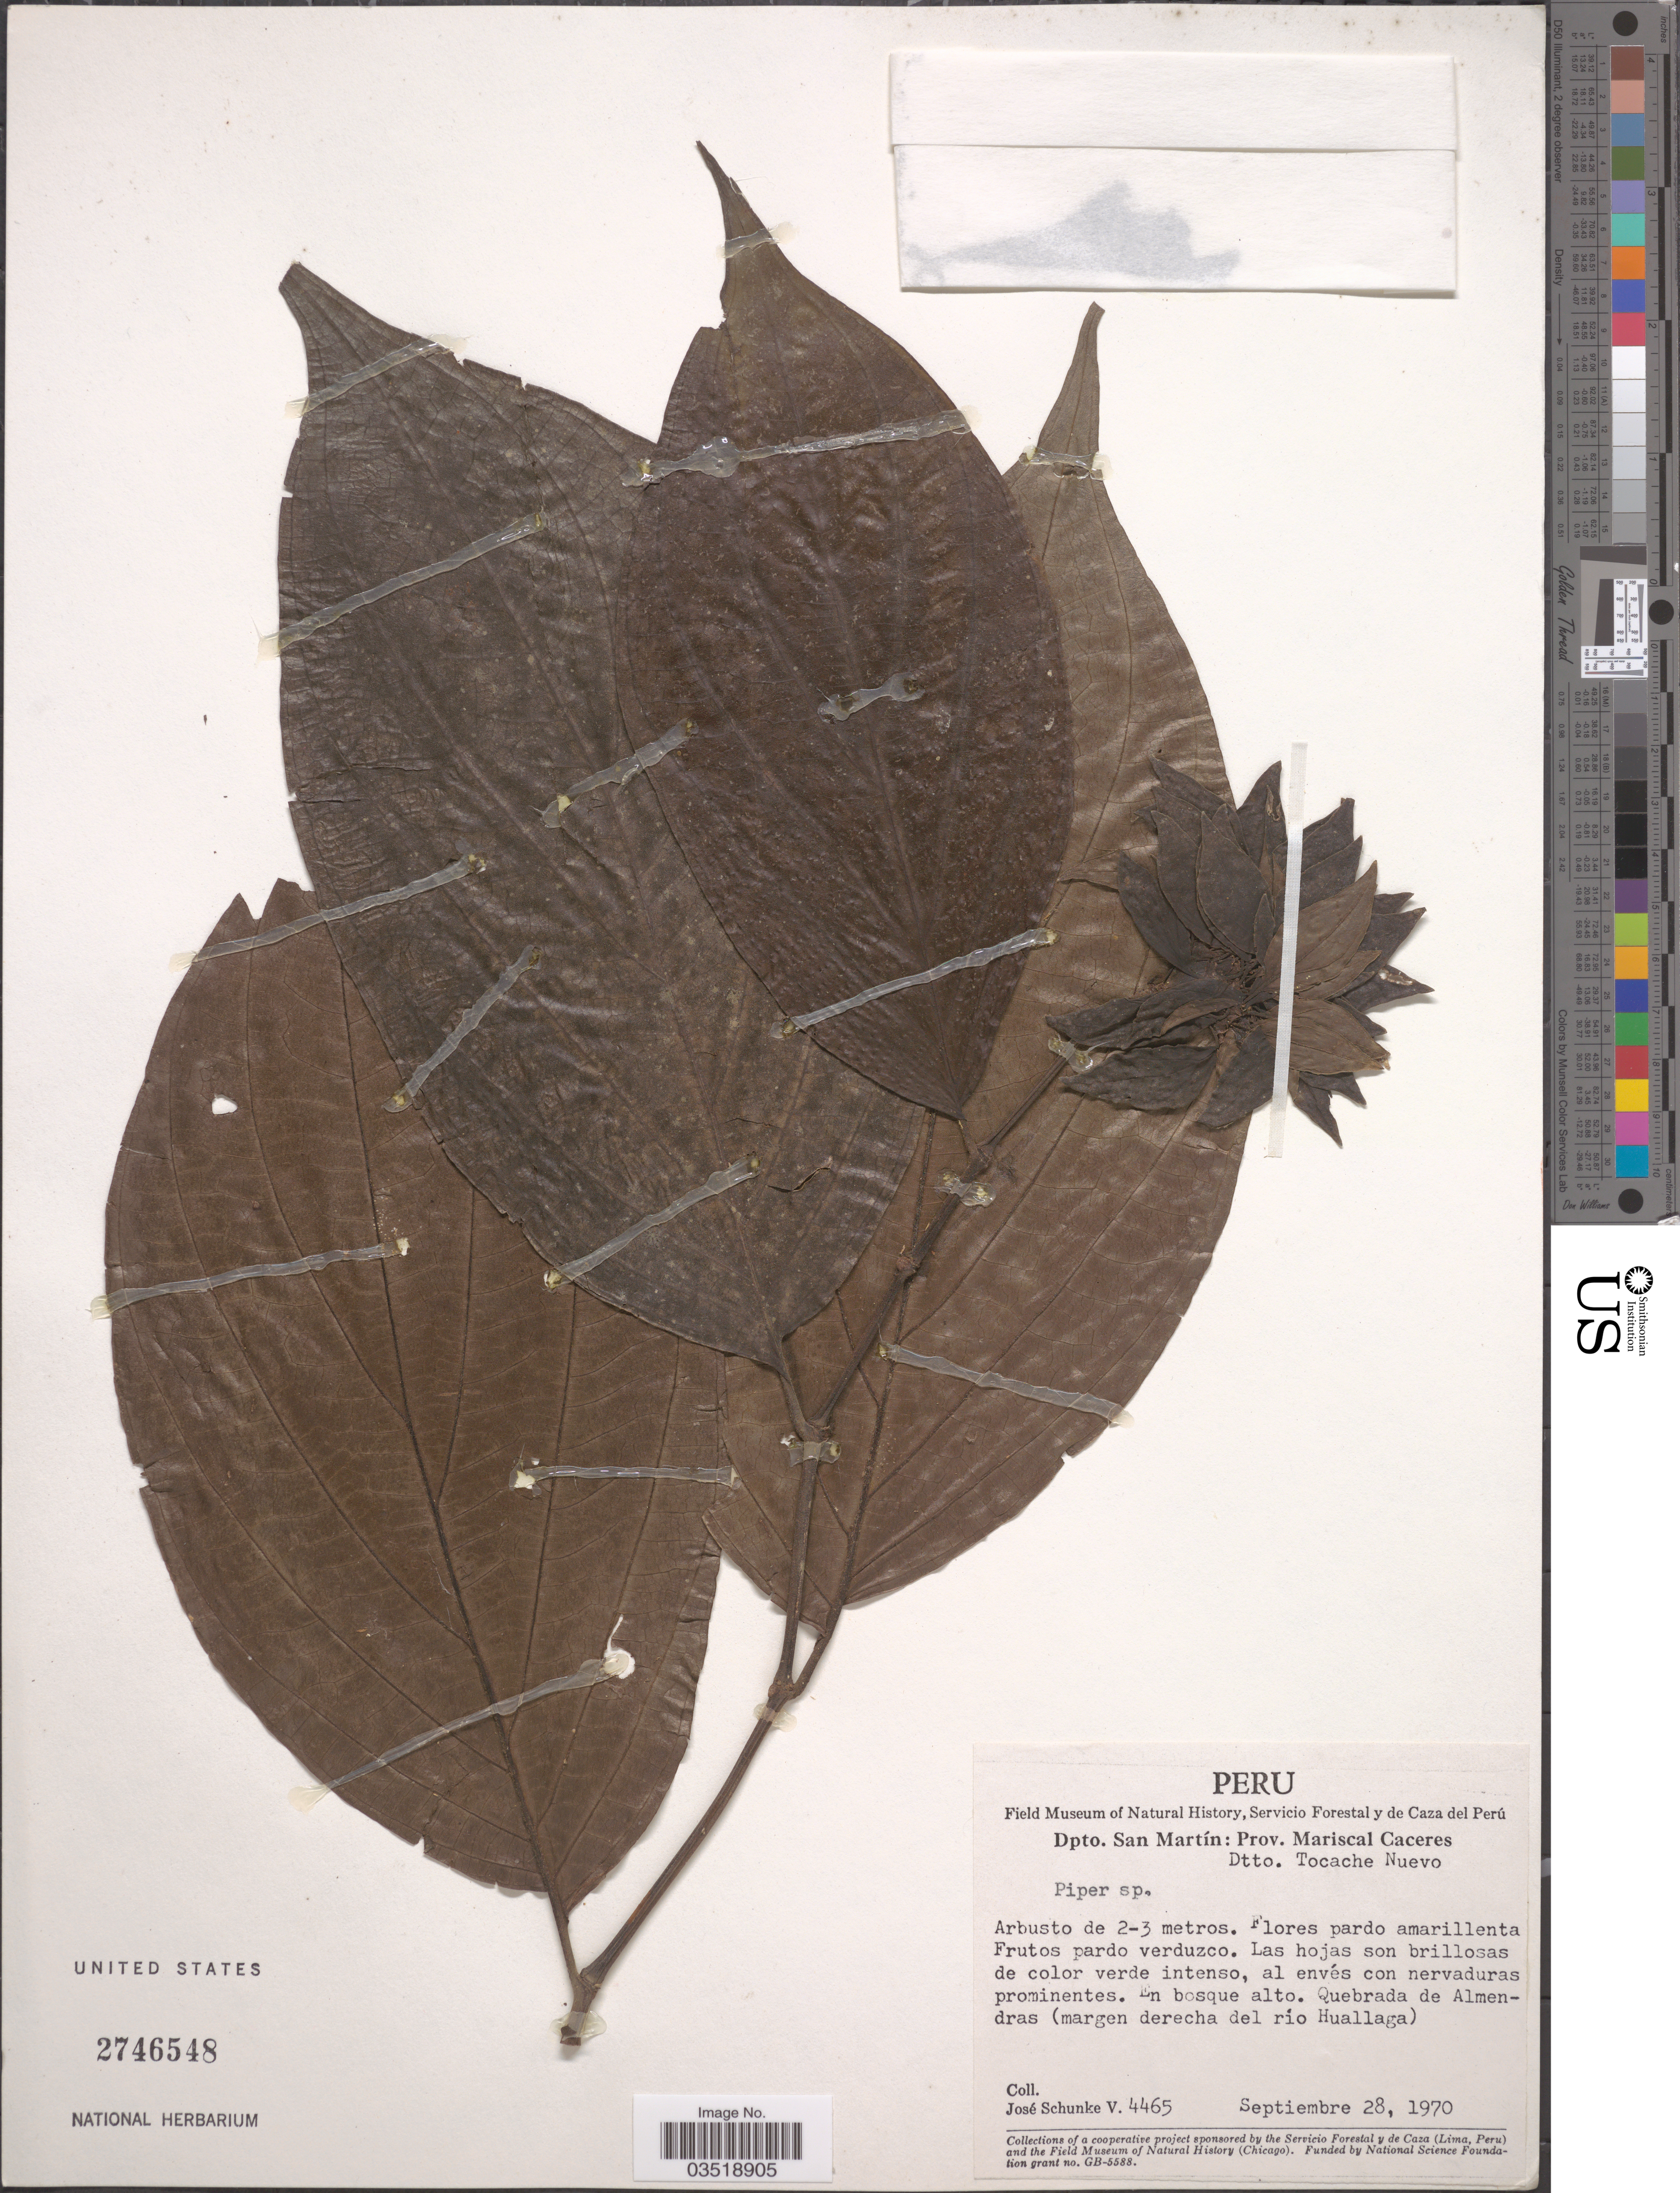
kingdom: Plantae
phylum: Tracheophyta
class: Magnoliopsida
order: Piperales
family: Piperaceae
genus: Piper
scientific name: Piper sp.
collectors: J. Schunke Vigo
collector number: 4465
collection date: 1970-09-28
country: Peru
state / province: San Martín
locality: Dpto. San Martín: Prov. Mariscal Caceres. Dtto. Tocache Nuevo. Quebrada de Almendras (margen derecha del río Huallaga).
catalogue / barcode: US 2746548